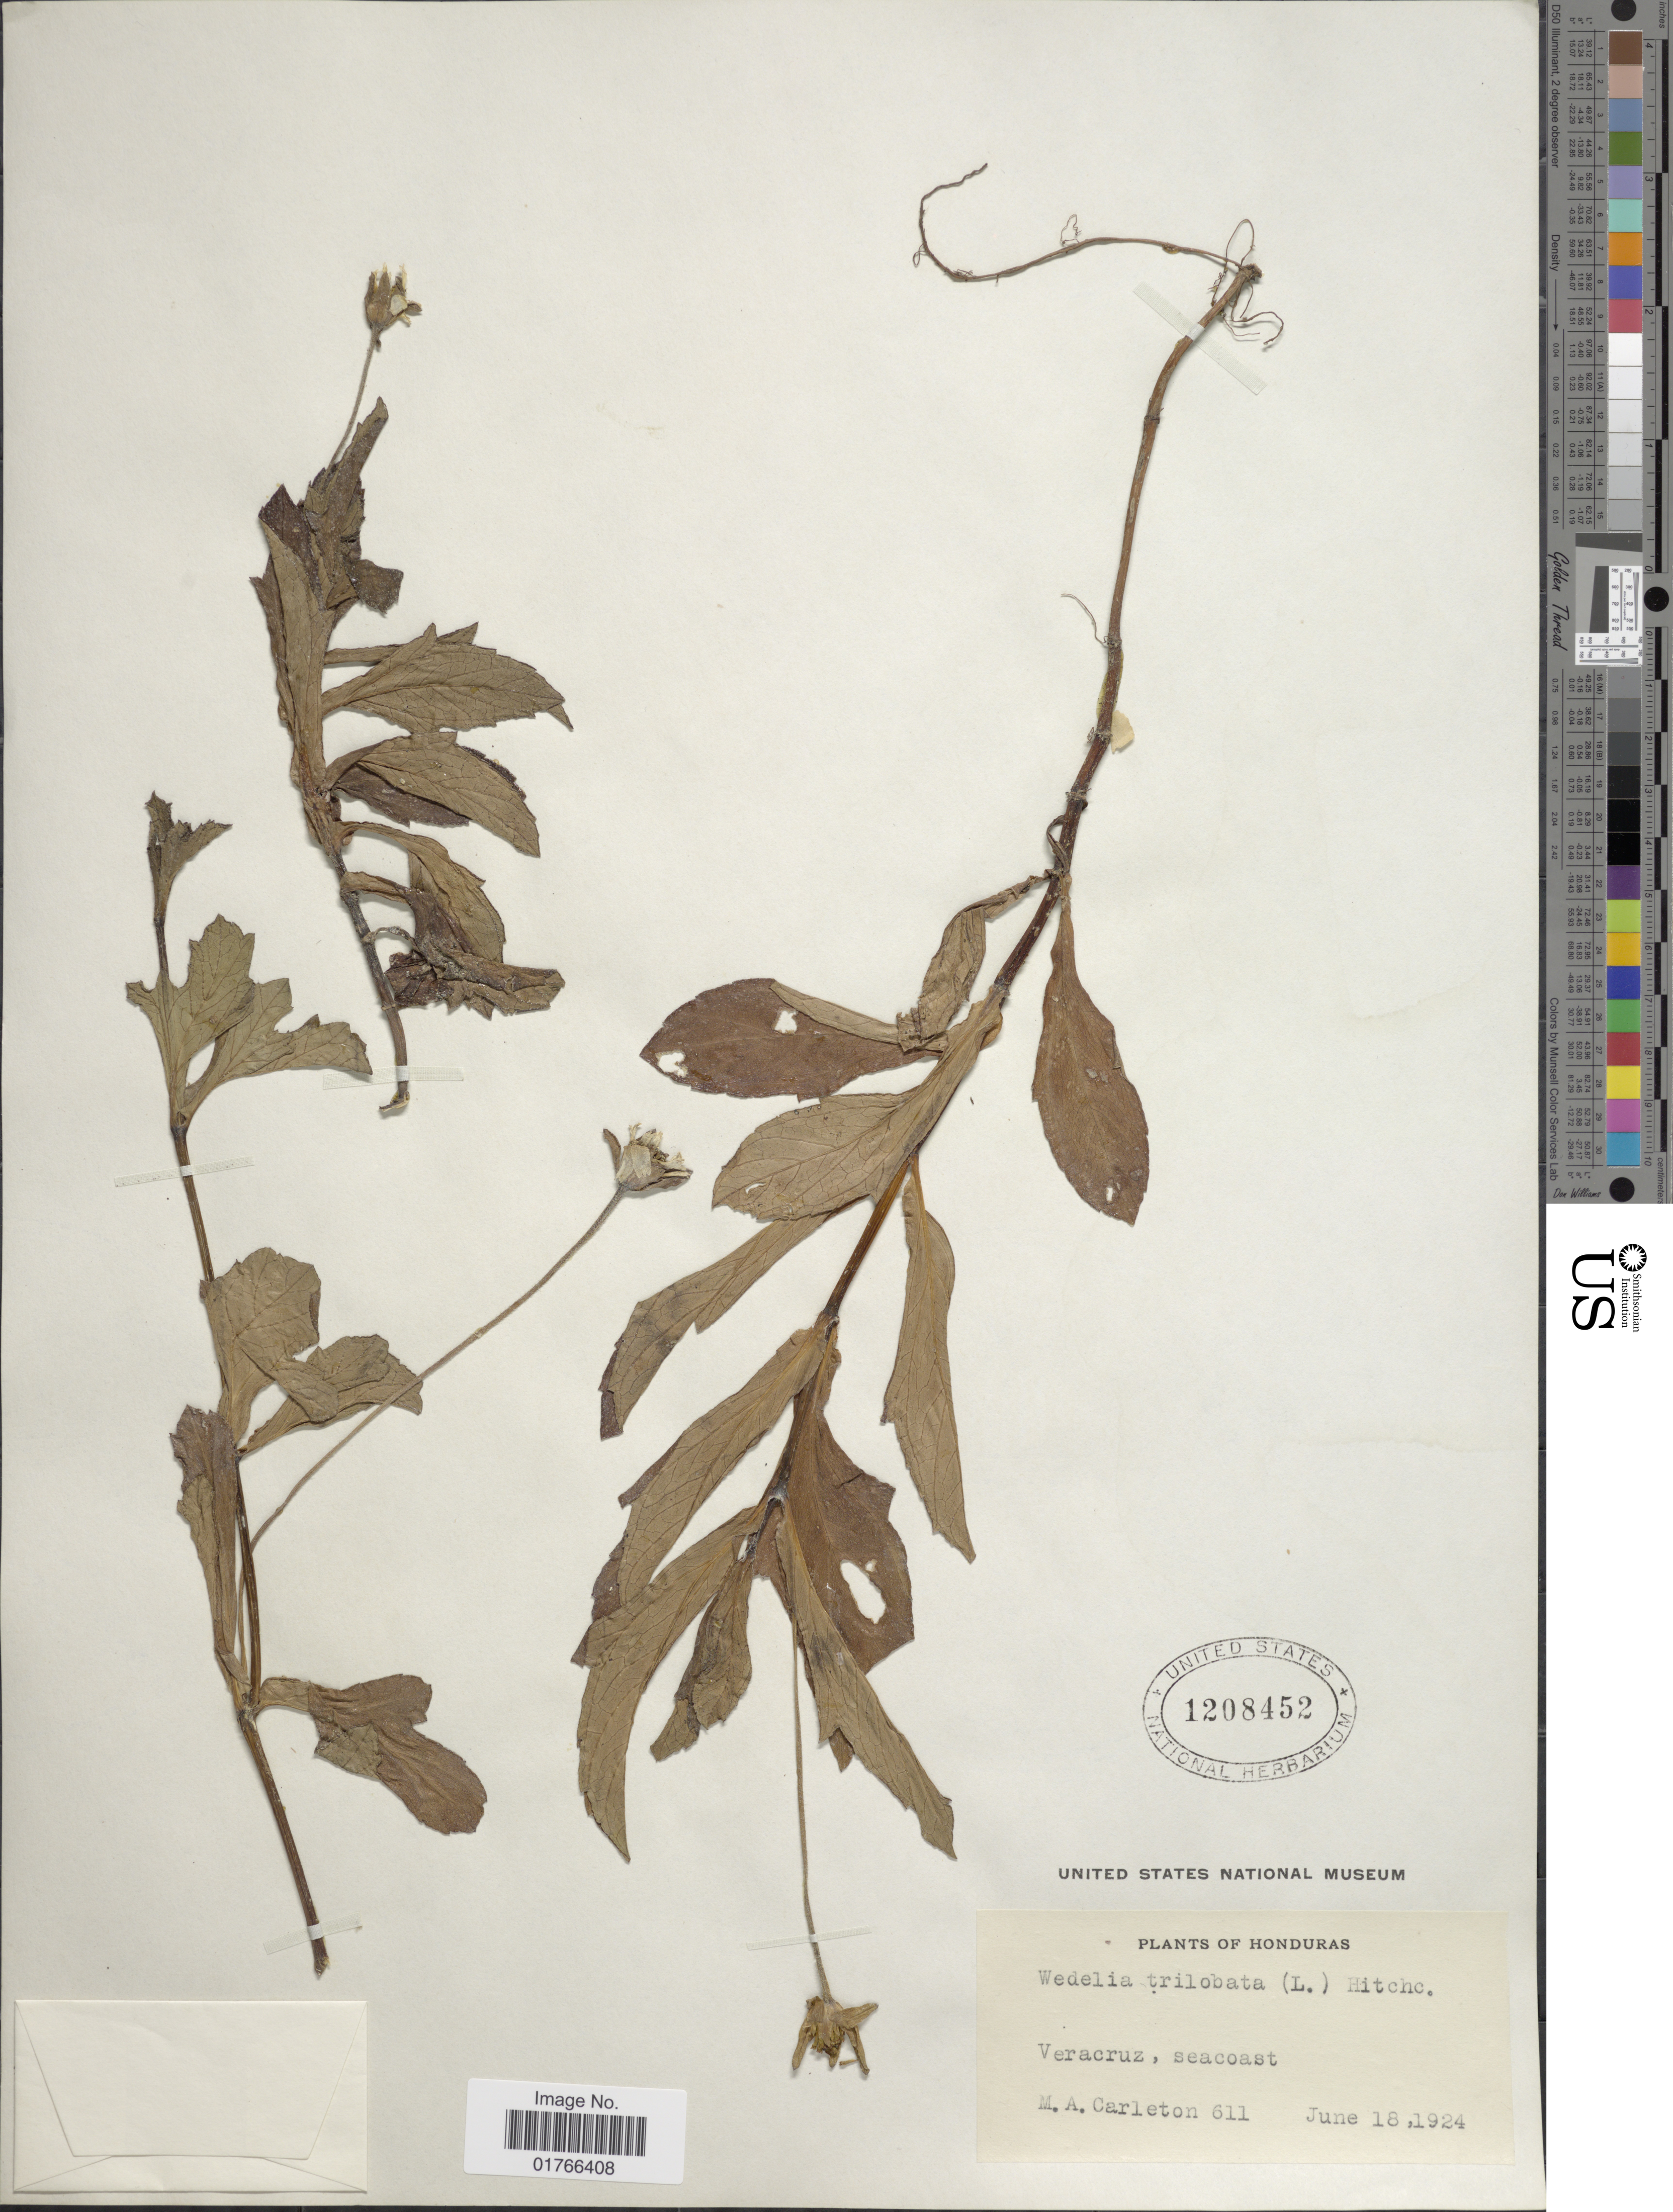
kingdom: Plantae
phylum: Tracheophyta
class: Magnoliopsida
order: Asterales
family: Asteraceae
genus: Sphagneticola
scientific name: Sphagneticola trilobata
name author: (L.) Pruski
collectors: M. A. Carleton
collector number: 611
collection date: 1924-06-18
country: Honduras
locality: Veracruz, seacoast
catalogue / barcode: US 1208452